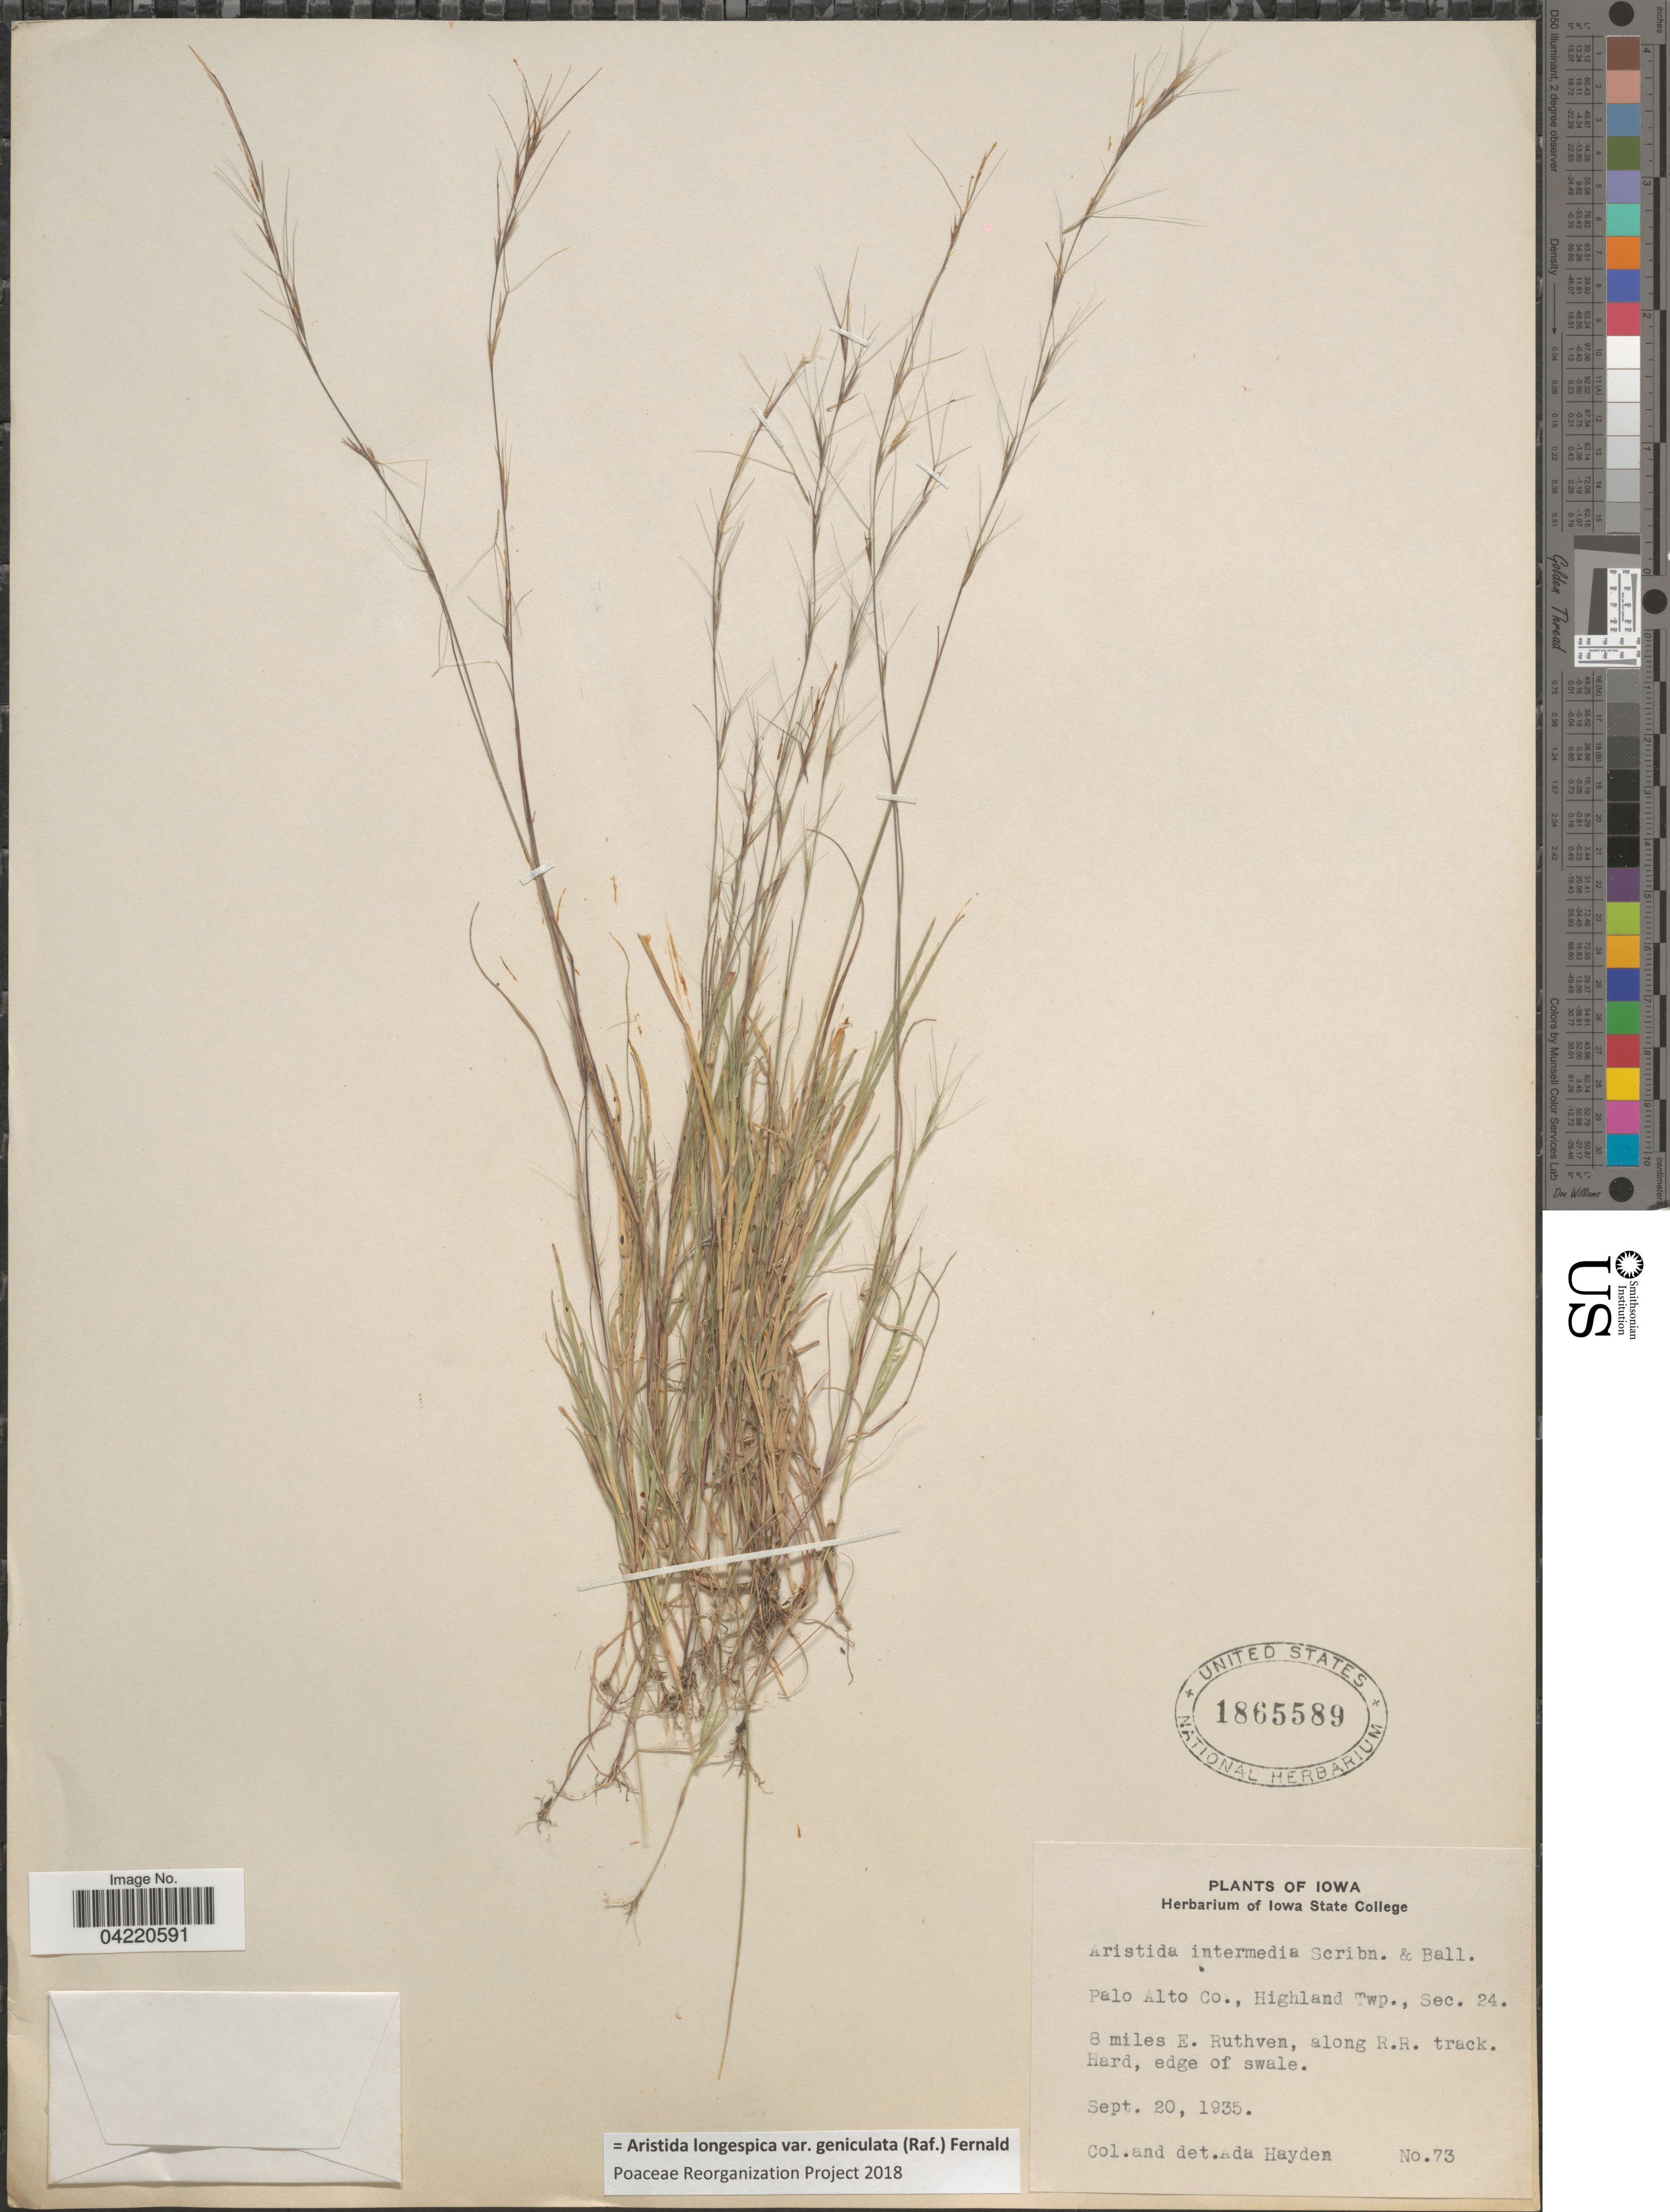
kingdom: Plantae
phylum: Tracheophyta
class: Liliopsida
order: Poales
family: Poaceae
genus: Aristida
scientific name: Aristida longespica var. geniculata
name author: (Raf.) Fernald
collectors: Ada Hayden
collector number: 73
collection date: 1935-09-20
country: United States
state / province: Iowa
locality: Palo Alto Co., Highland Twp., Sec. 24. 8 miles E. Ruthven, along R.R. track.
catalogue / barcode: US 1865589